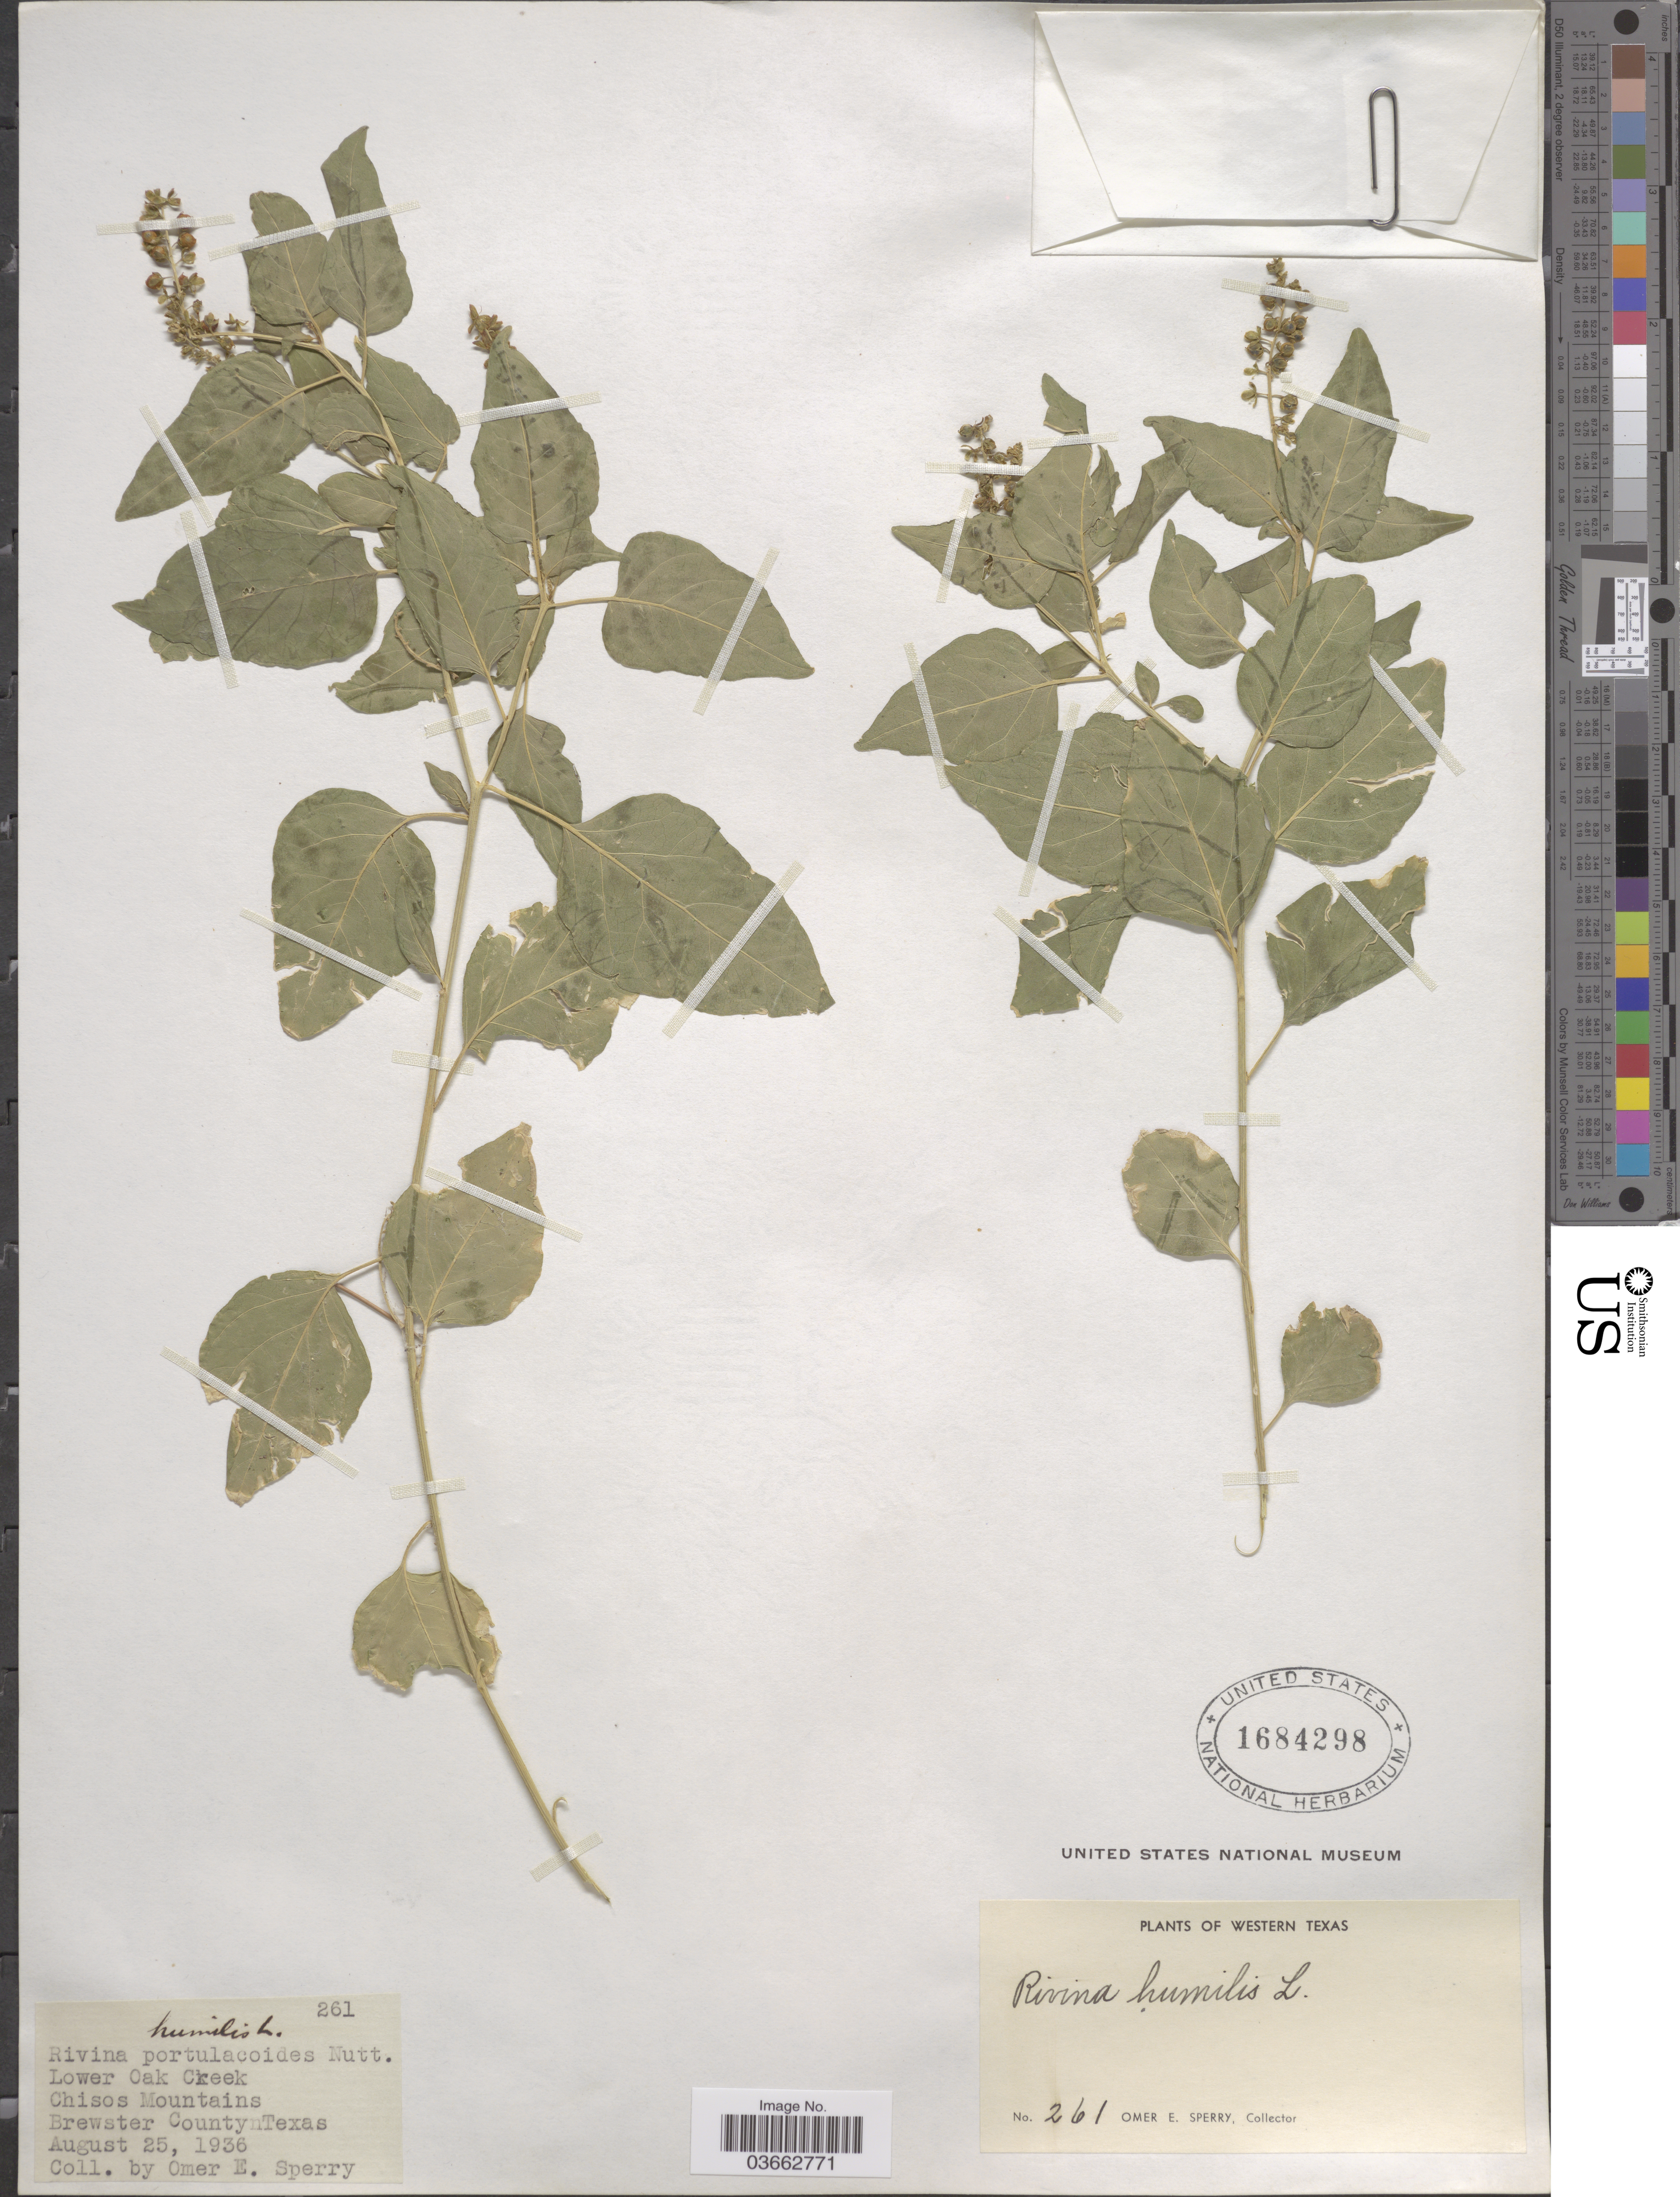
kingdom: Plantae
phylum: Tracheophyta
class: Magnoliopsida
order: Caryophyllales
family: Phytolaccaceae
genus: Rivina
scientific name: Rivina humilis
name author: L.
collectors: O. E. Sperry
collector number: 261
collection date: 1936-08-25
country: United States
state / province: Texas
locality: Western Texas. Lower Oak Creek, Chisos Mountains. Brewster County.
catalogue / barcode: US 1684298